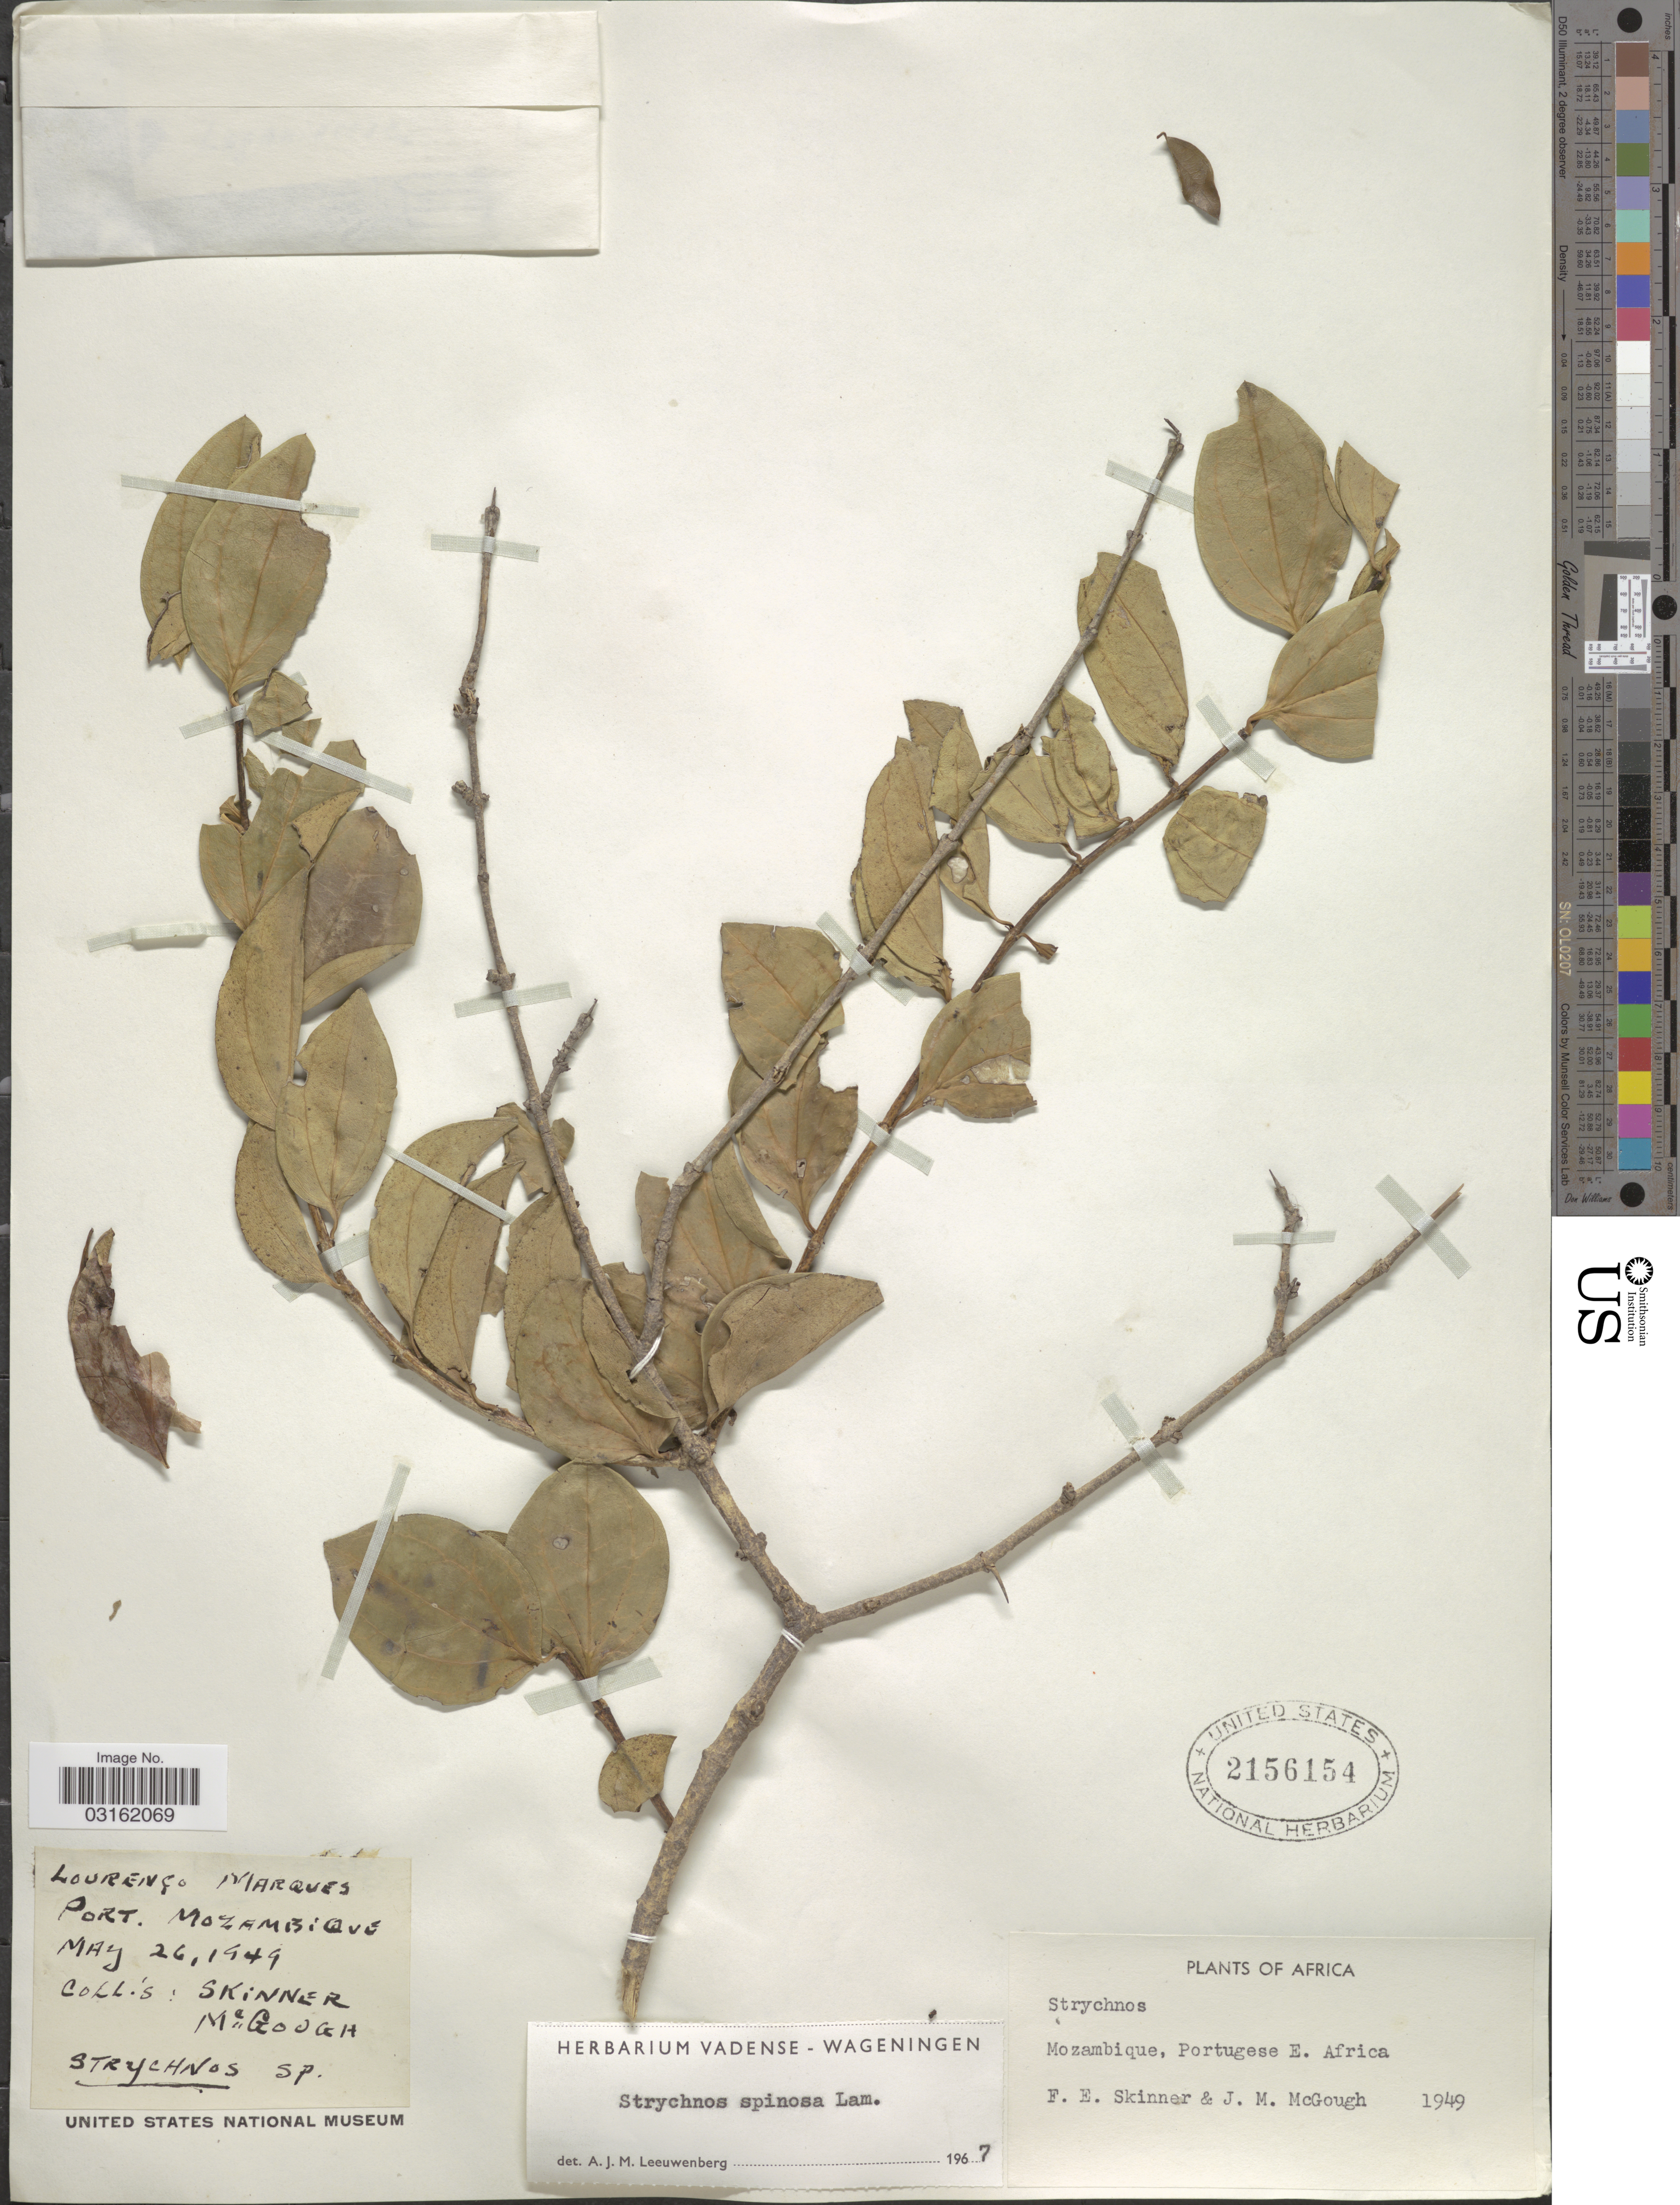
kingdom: Plantae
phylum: Tracheophyta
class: Magnoliopsida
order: Gentianales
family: Loganiaceae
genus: Strychnos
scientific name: Strychnos spinosa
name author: Lam.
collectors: F. Skinner & J. Mcgough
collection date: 1949-05-26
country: Mozambique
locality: Lourenço Marques, Portugese E. Africa.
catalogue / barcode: US 2156154